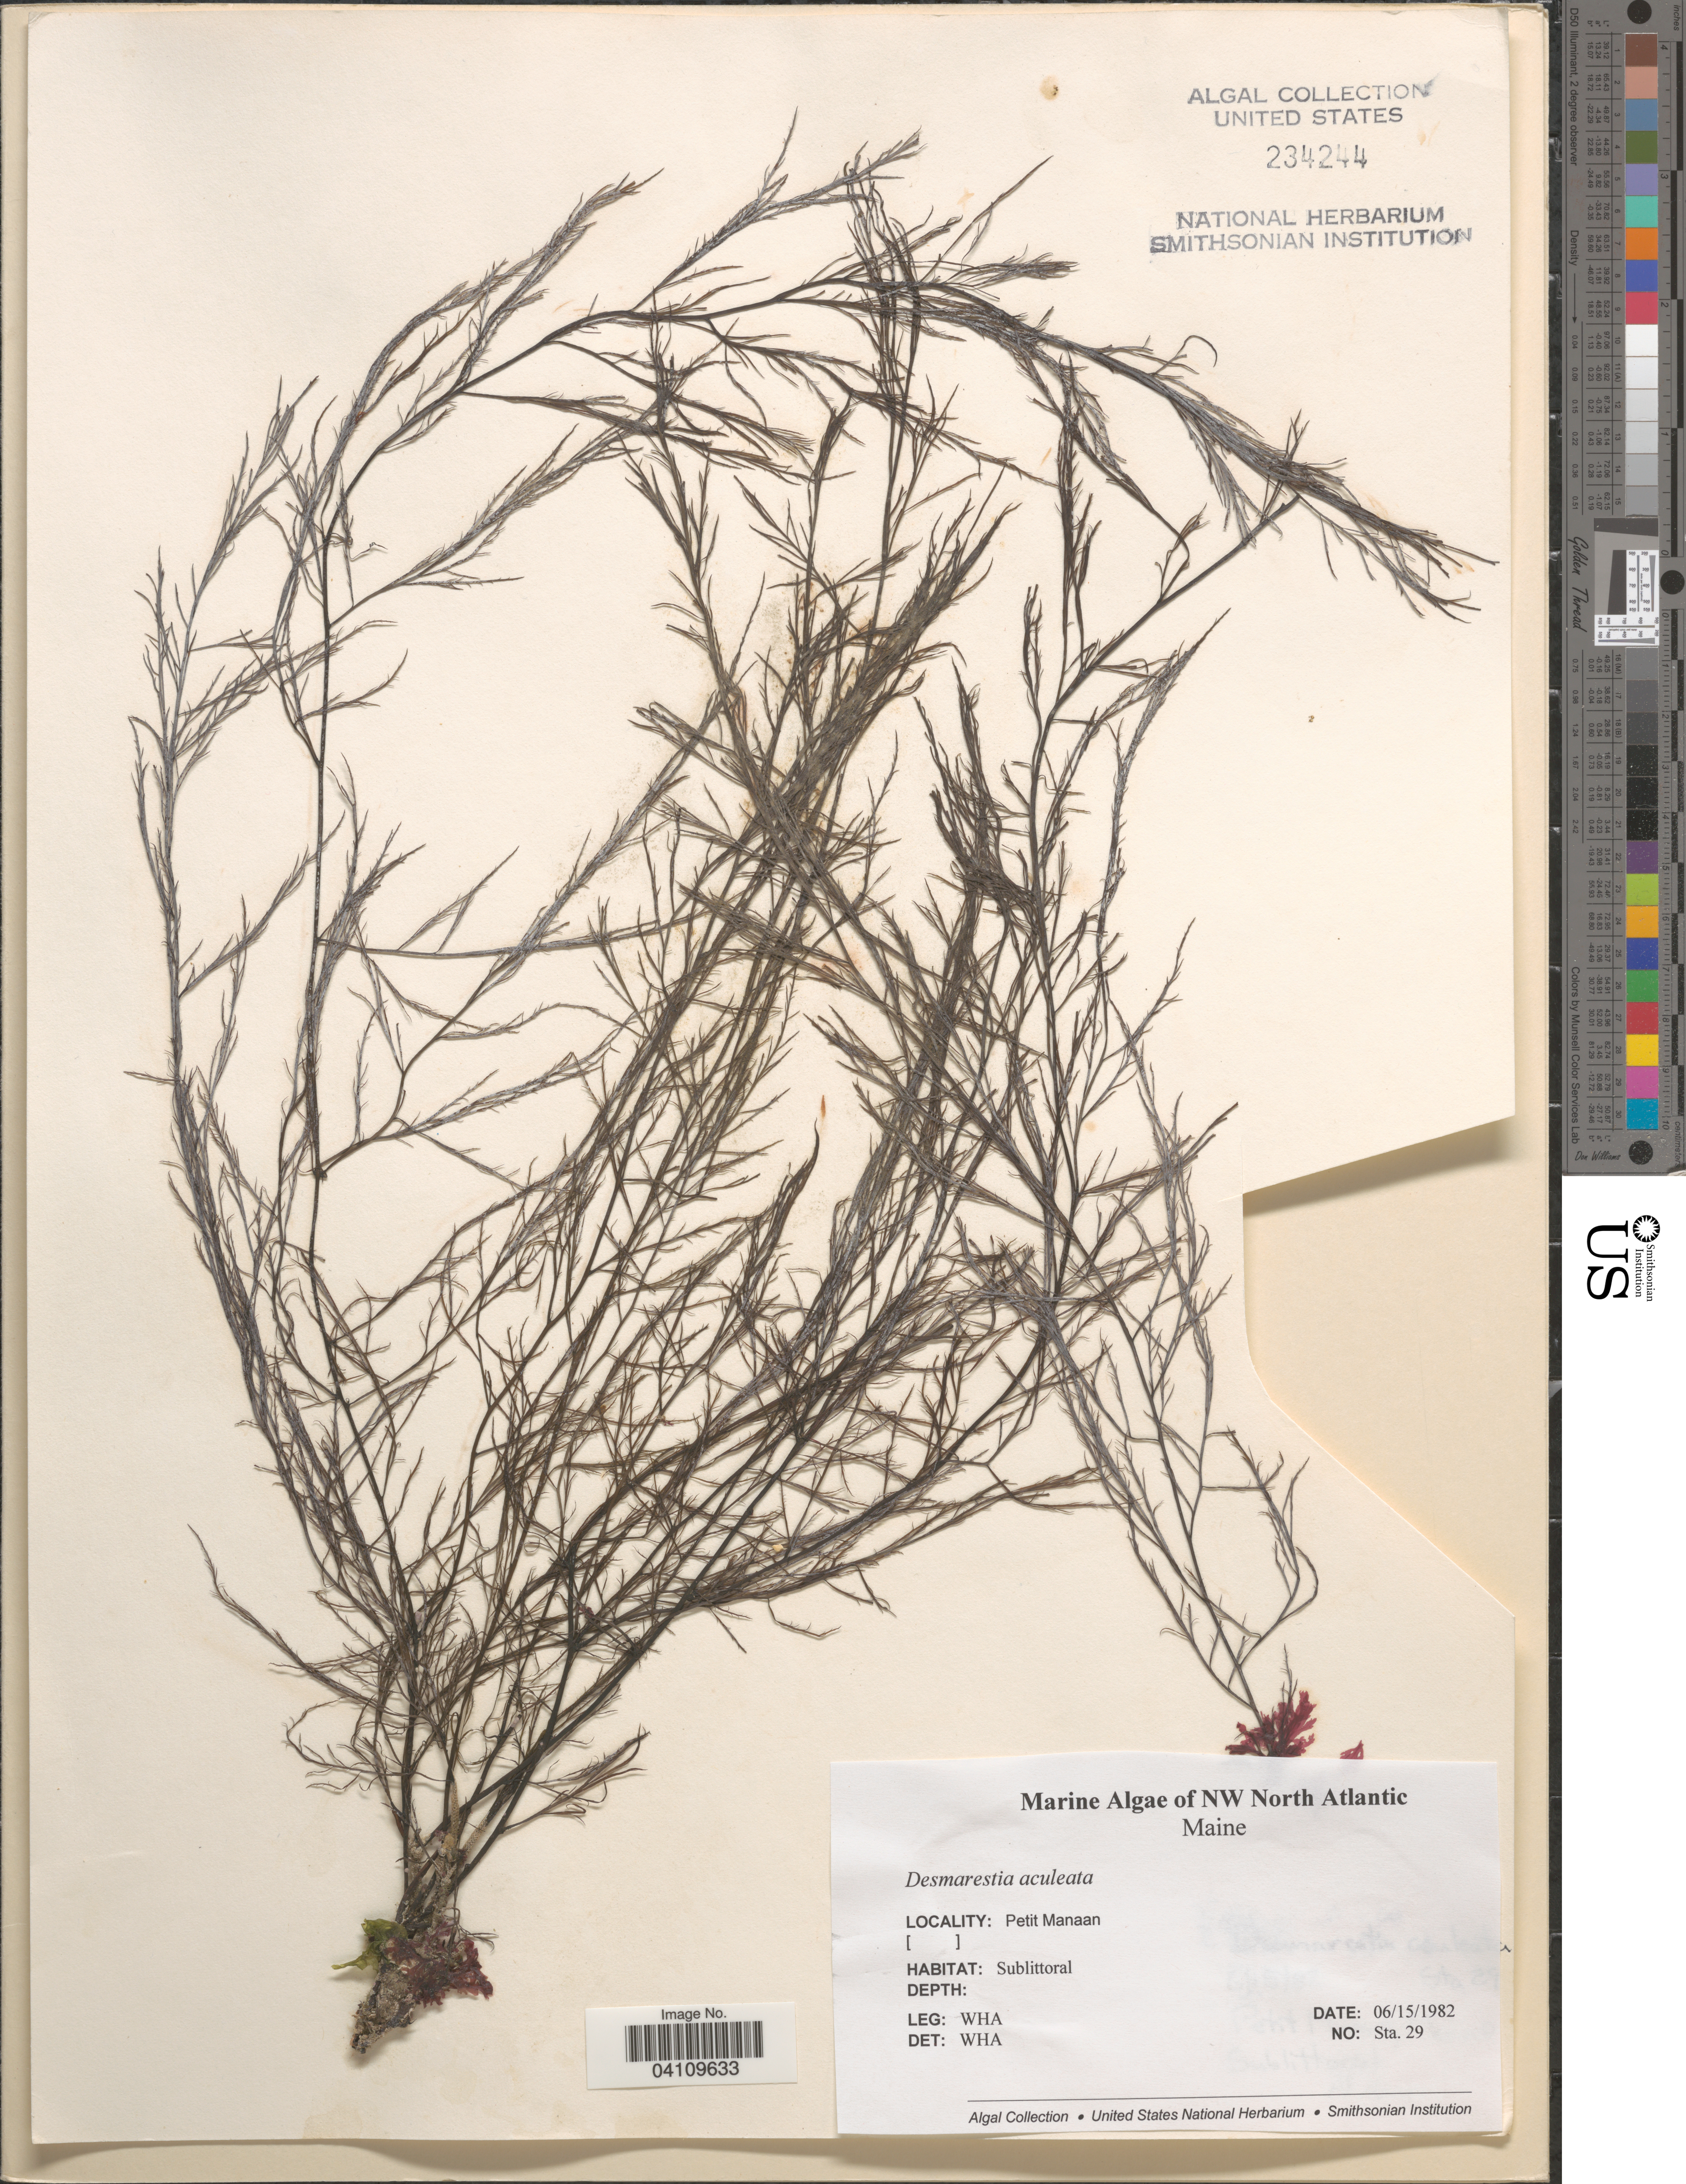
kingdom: Chromista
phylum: Ochrophyta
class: Phaeophyceae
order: Desmarestiales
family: Desmarestiaceae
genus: Desmarestia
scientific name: Desmarestia aculeata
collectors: W. H. Adey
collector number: Sta. 29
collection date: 1982-06-15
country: United States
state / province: Maine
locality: NW North Atlantic. Petit Manaan.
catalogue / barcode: US 234244